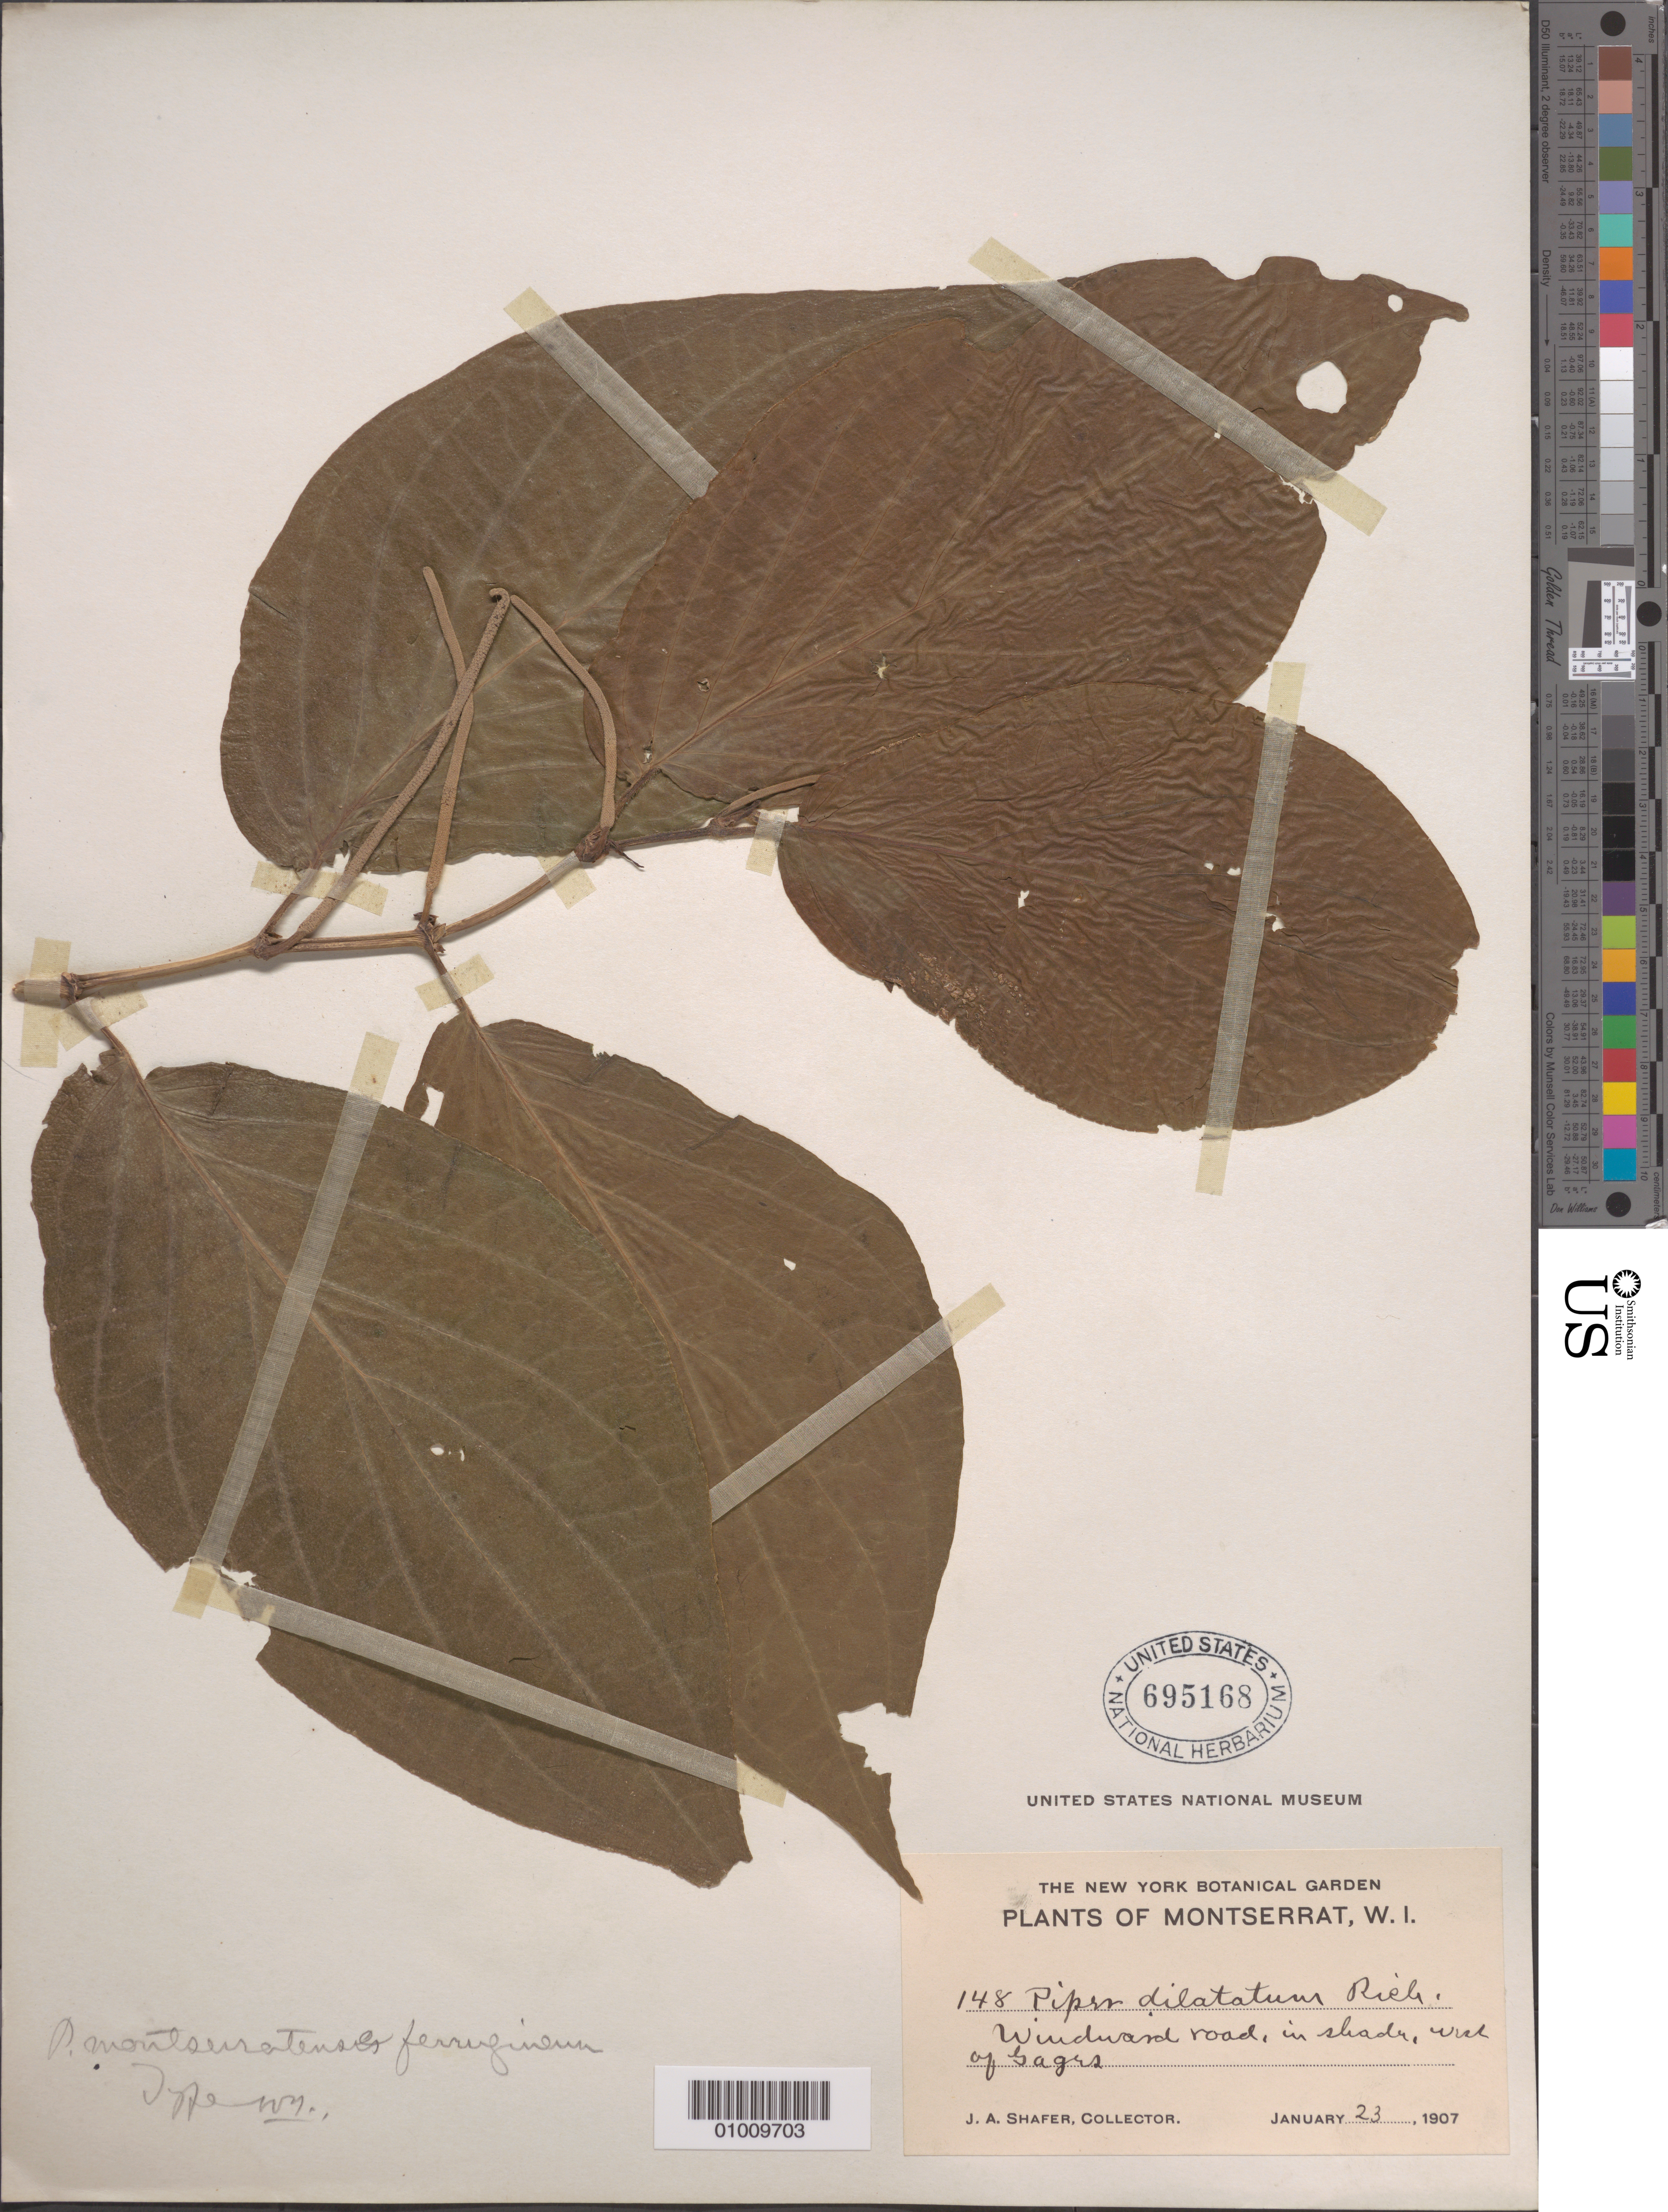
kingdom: Plantae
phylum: Tracheophyta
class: Magnoliopsida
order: Piperales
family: Piperaceae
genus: Piper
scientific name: Piper dilatatum var. dilatatum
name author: Rich.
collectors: J. A. Shafer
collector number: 148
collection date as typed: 23 Jan 1907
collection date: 1907-01-23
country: Montserrat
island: Montserrat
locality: Windward road, in shade W of Sagra.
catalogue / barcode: US 695168